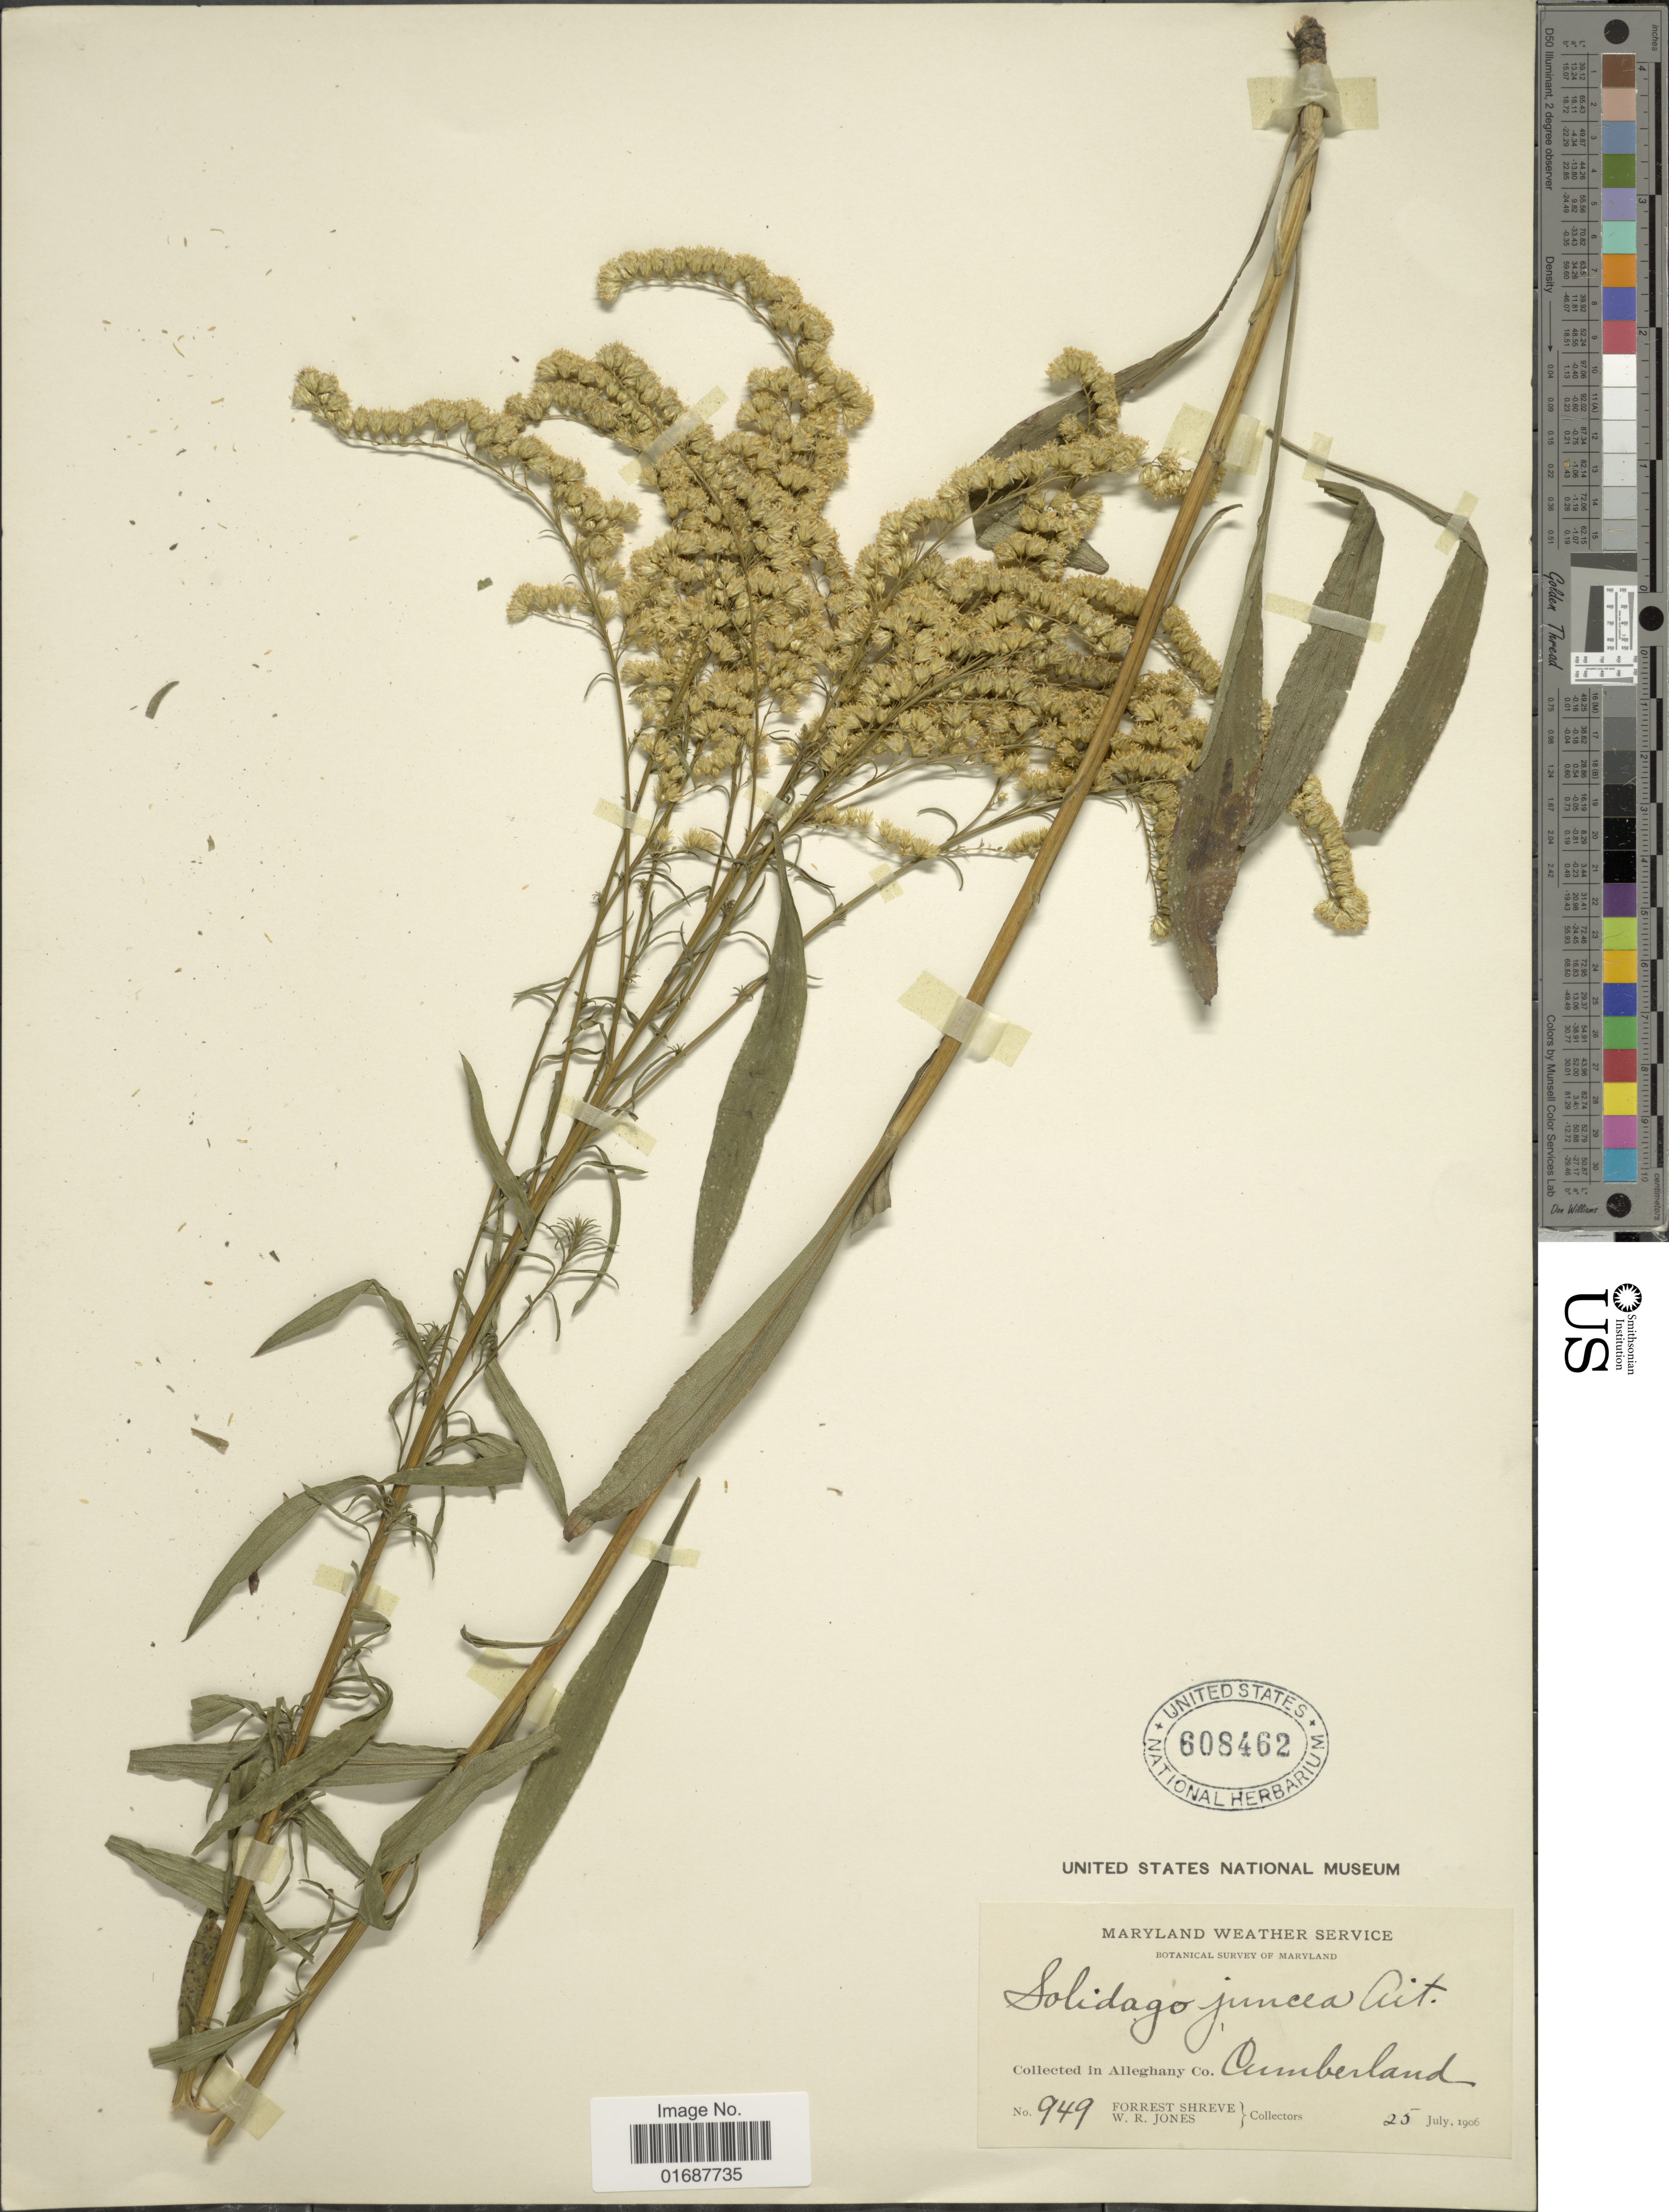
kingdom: Plantae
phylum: Tracheophyta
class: Magnoliopsida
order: Asterales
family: Asteraceae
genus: Solidago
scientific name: Solidago juncea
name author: Aiton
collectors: F. Shreve & W. R. Jones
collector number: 949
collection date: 1906-07-25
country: United States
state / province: Maryland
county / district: Allegany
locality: Alleghany Co. Cumberland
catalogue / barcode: US 608462